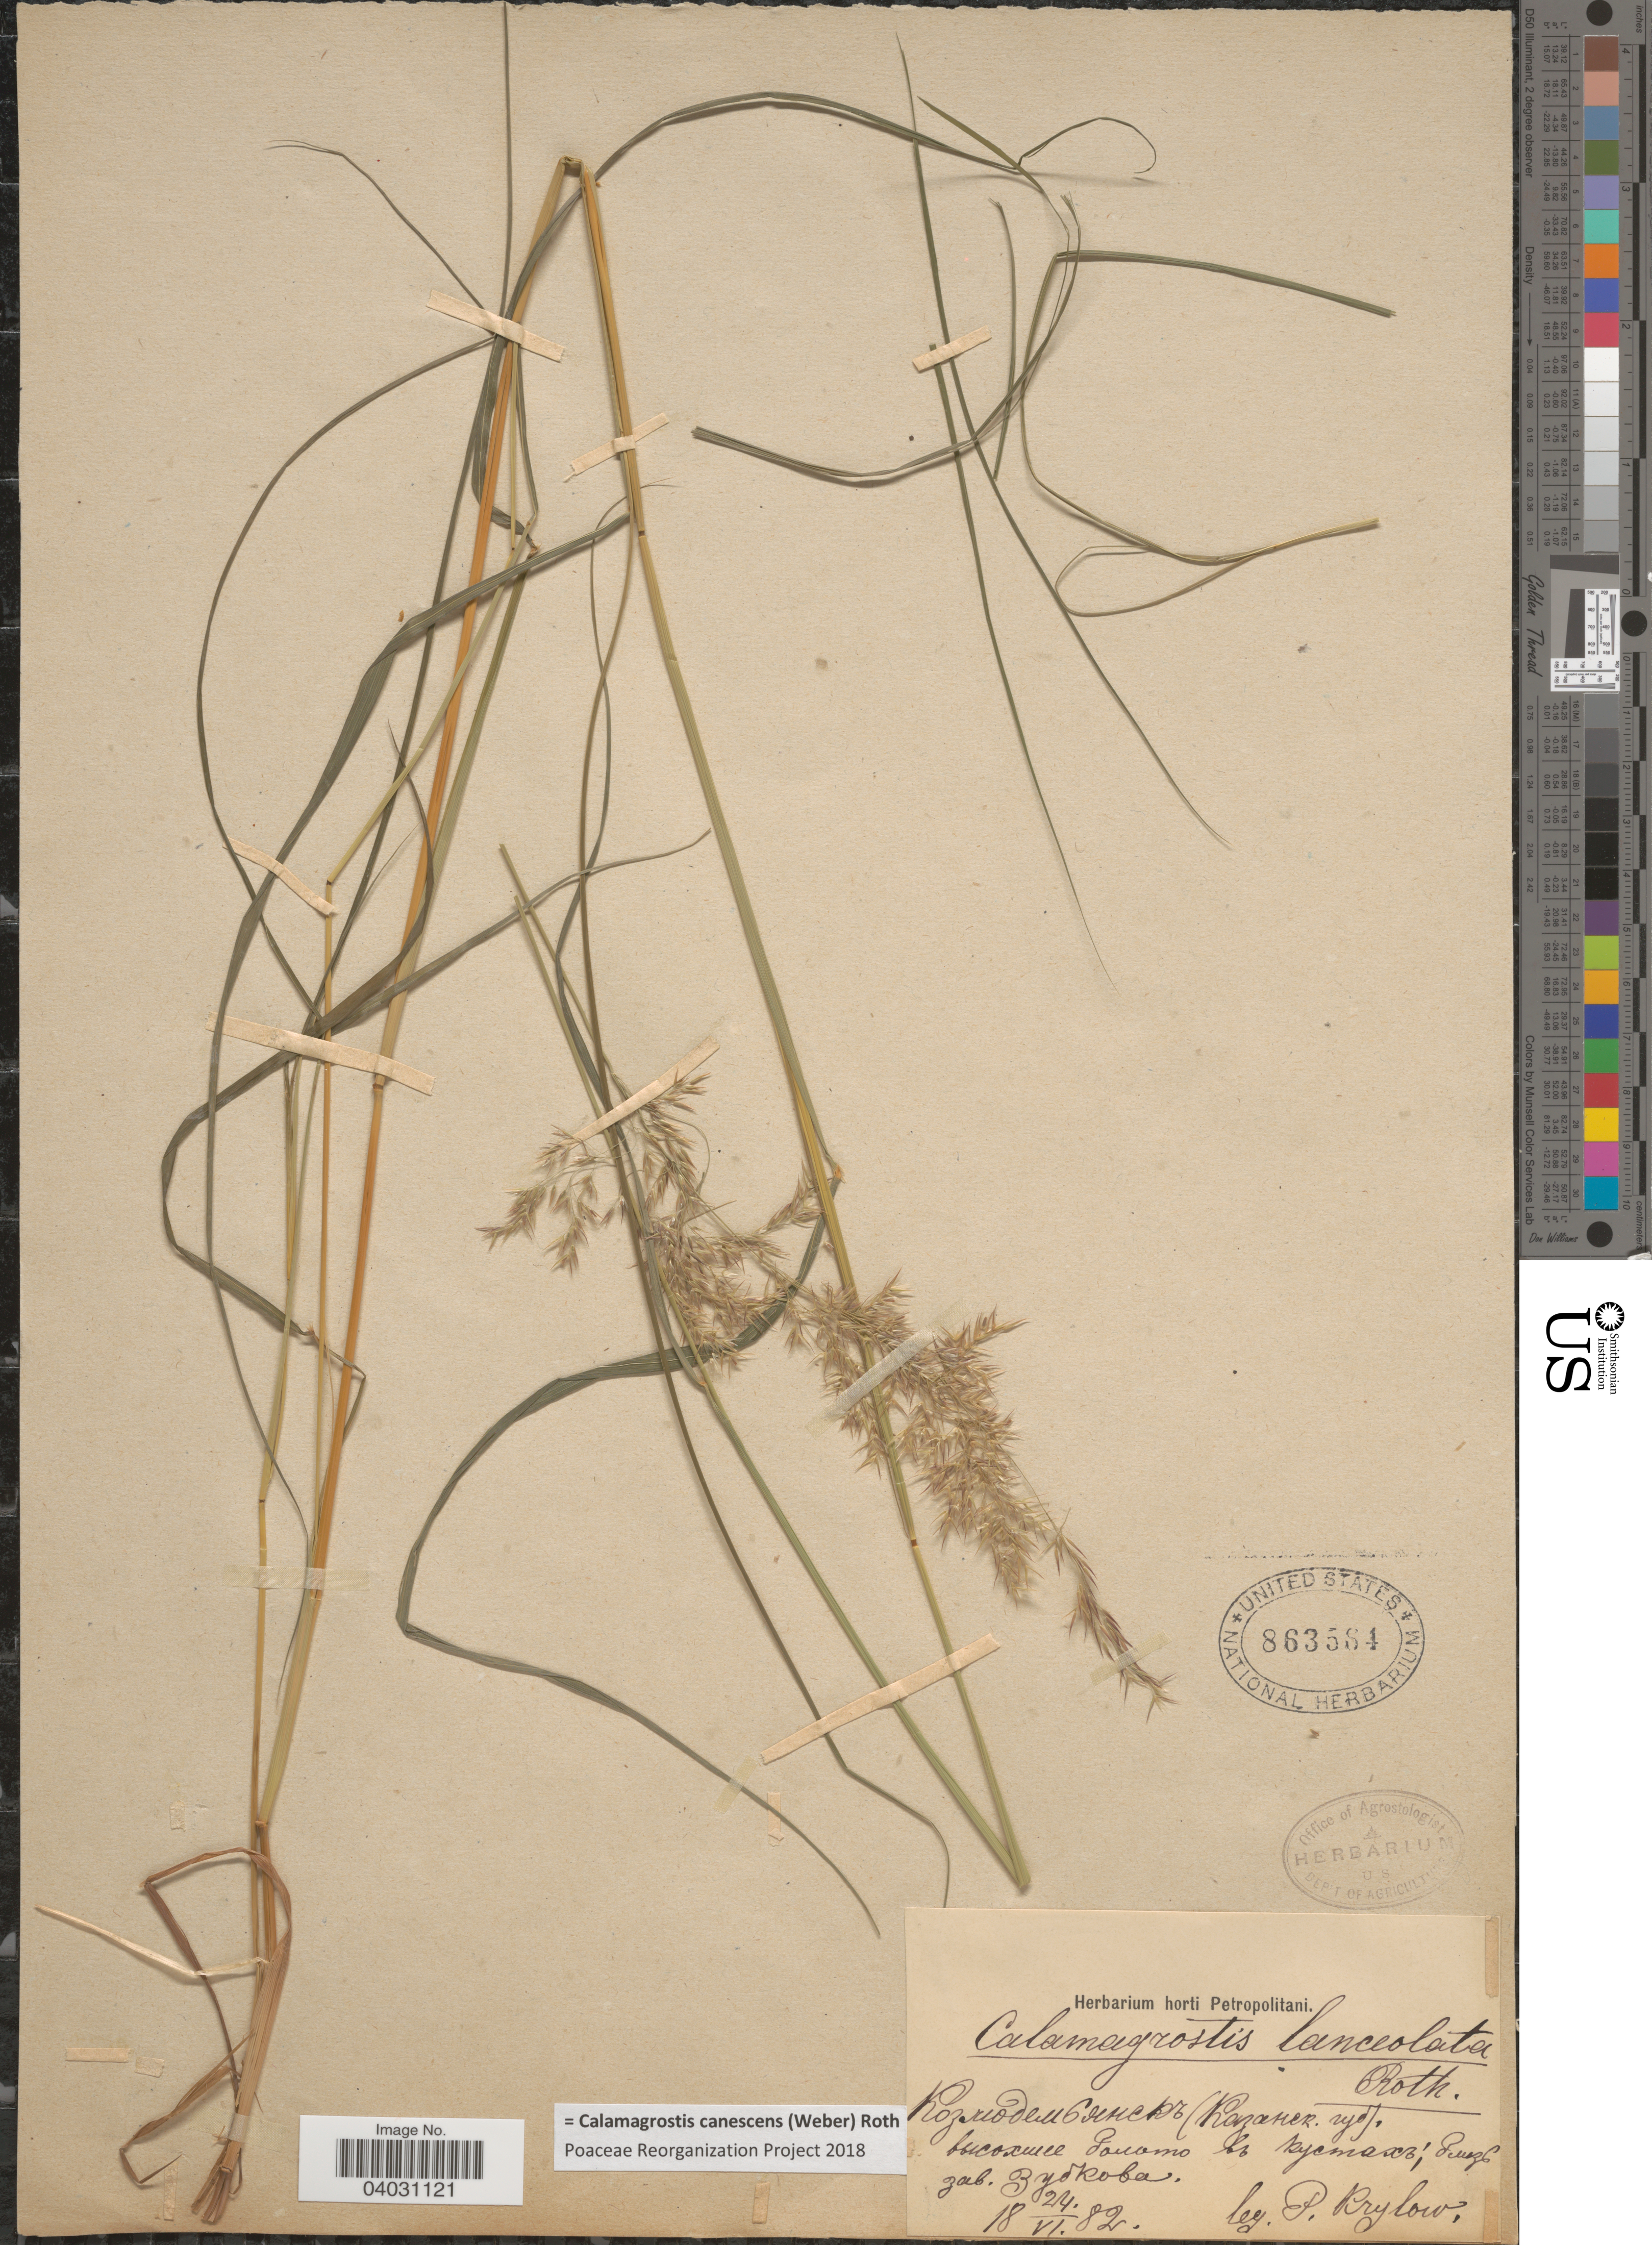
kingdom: Plantae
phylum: Tracheophyta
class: Liliopsida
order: Poales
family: Poaceae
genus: Calamagrostis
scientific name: Calamagrostis canescens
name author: (G.H. Weber) Roth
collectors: P. Krylow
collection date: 1882-06-24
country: Russian Federation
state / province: Mari El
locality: Kozmodemyansk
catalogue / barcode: US 863564